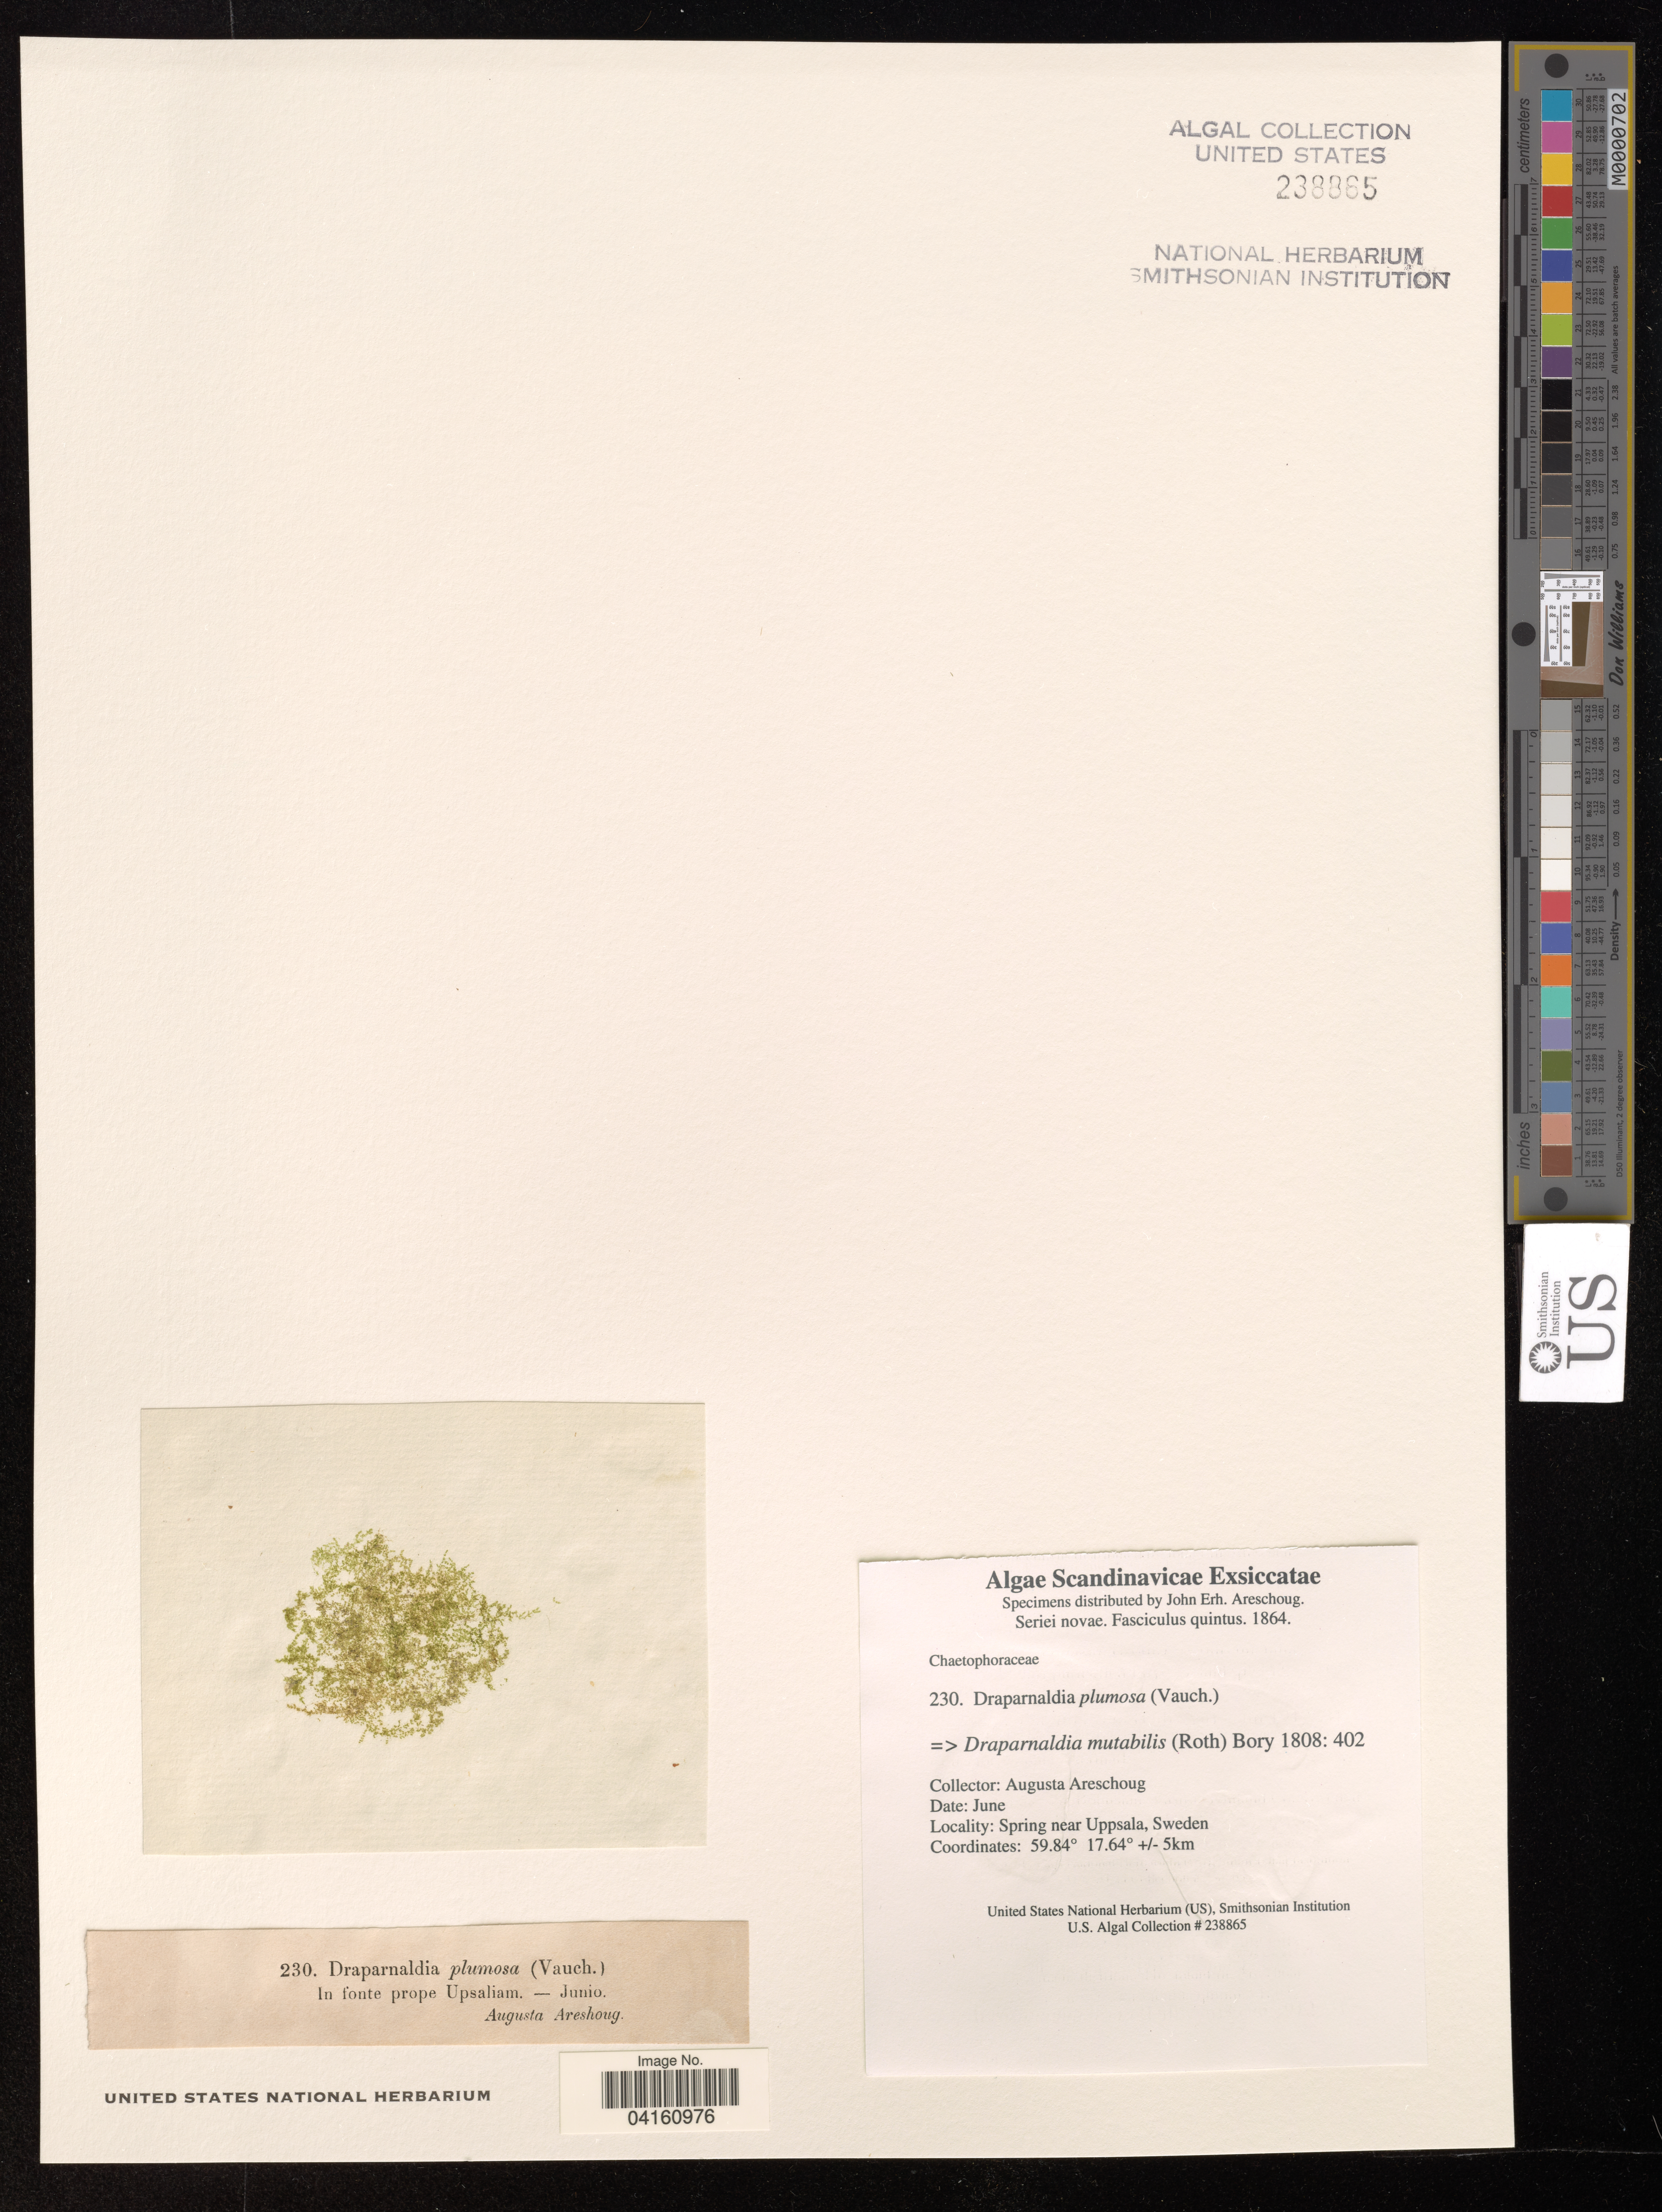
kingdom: Plantae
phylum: Chlorophyta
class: Chlorophyceae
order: Chaetophorales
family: Chaetophoraceae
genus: Draparnaldia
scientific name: Draparnaldia mutabilis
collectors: A. Areschoug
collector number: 230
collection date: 1864-06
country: Sweden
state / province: Stockholm / Uppsala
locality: Spring near Uppsala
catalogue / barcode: US 238865